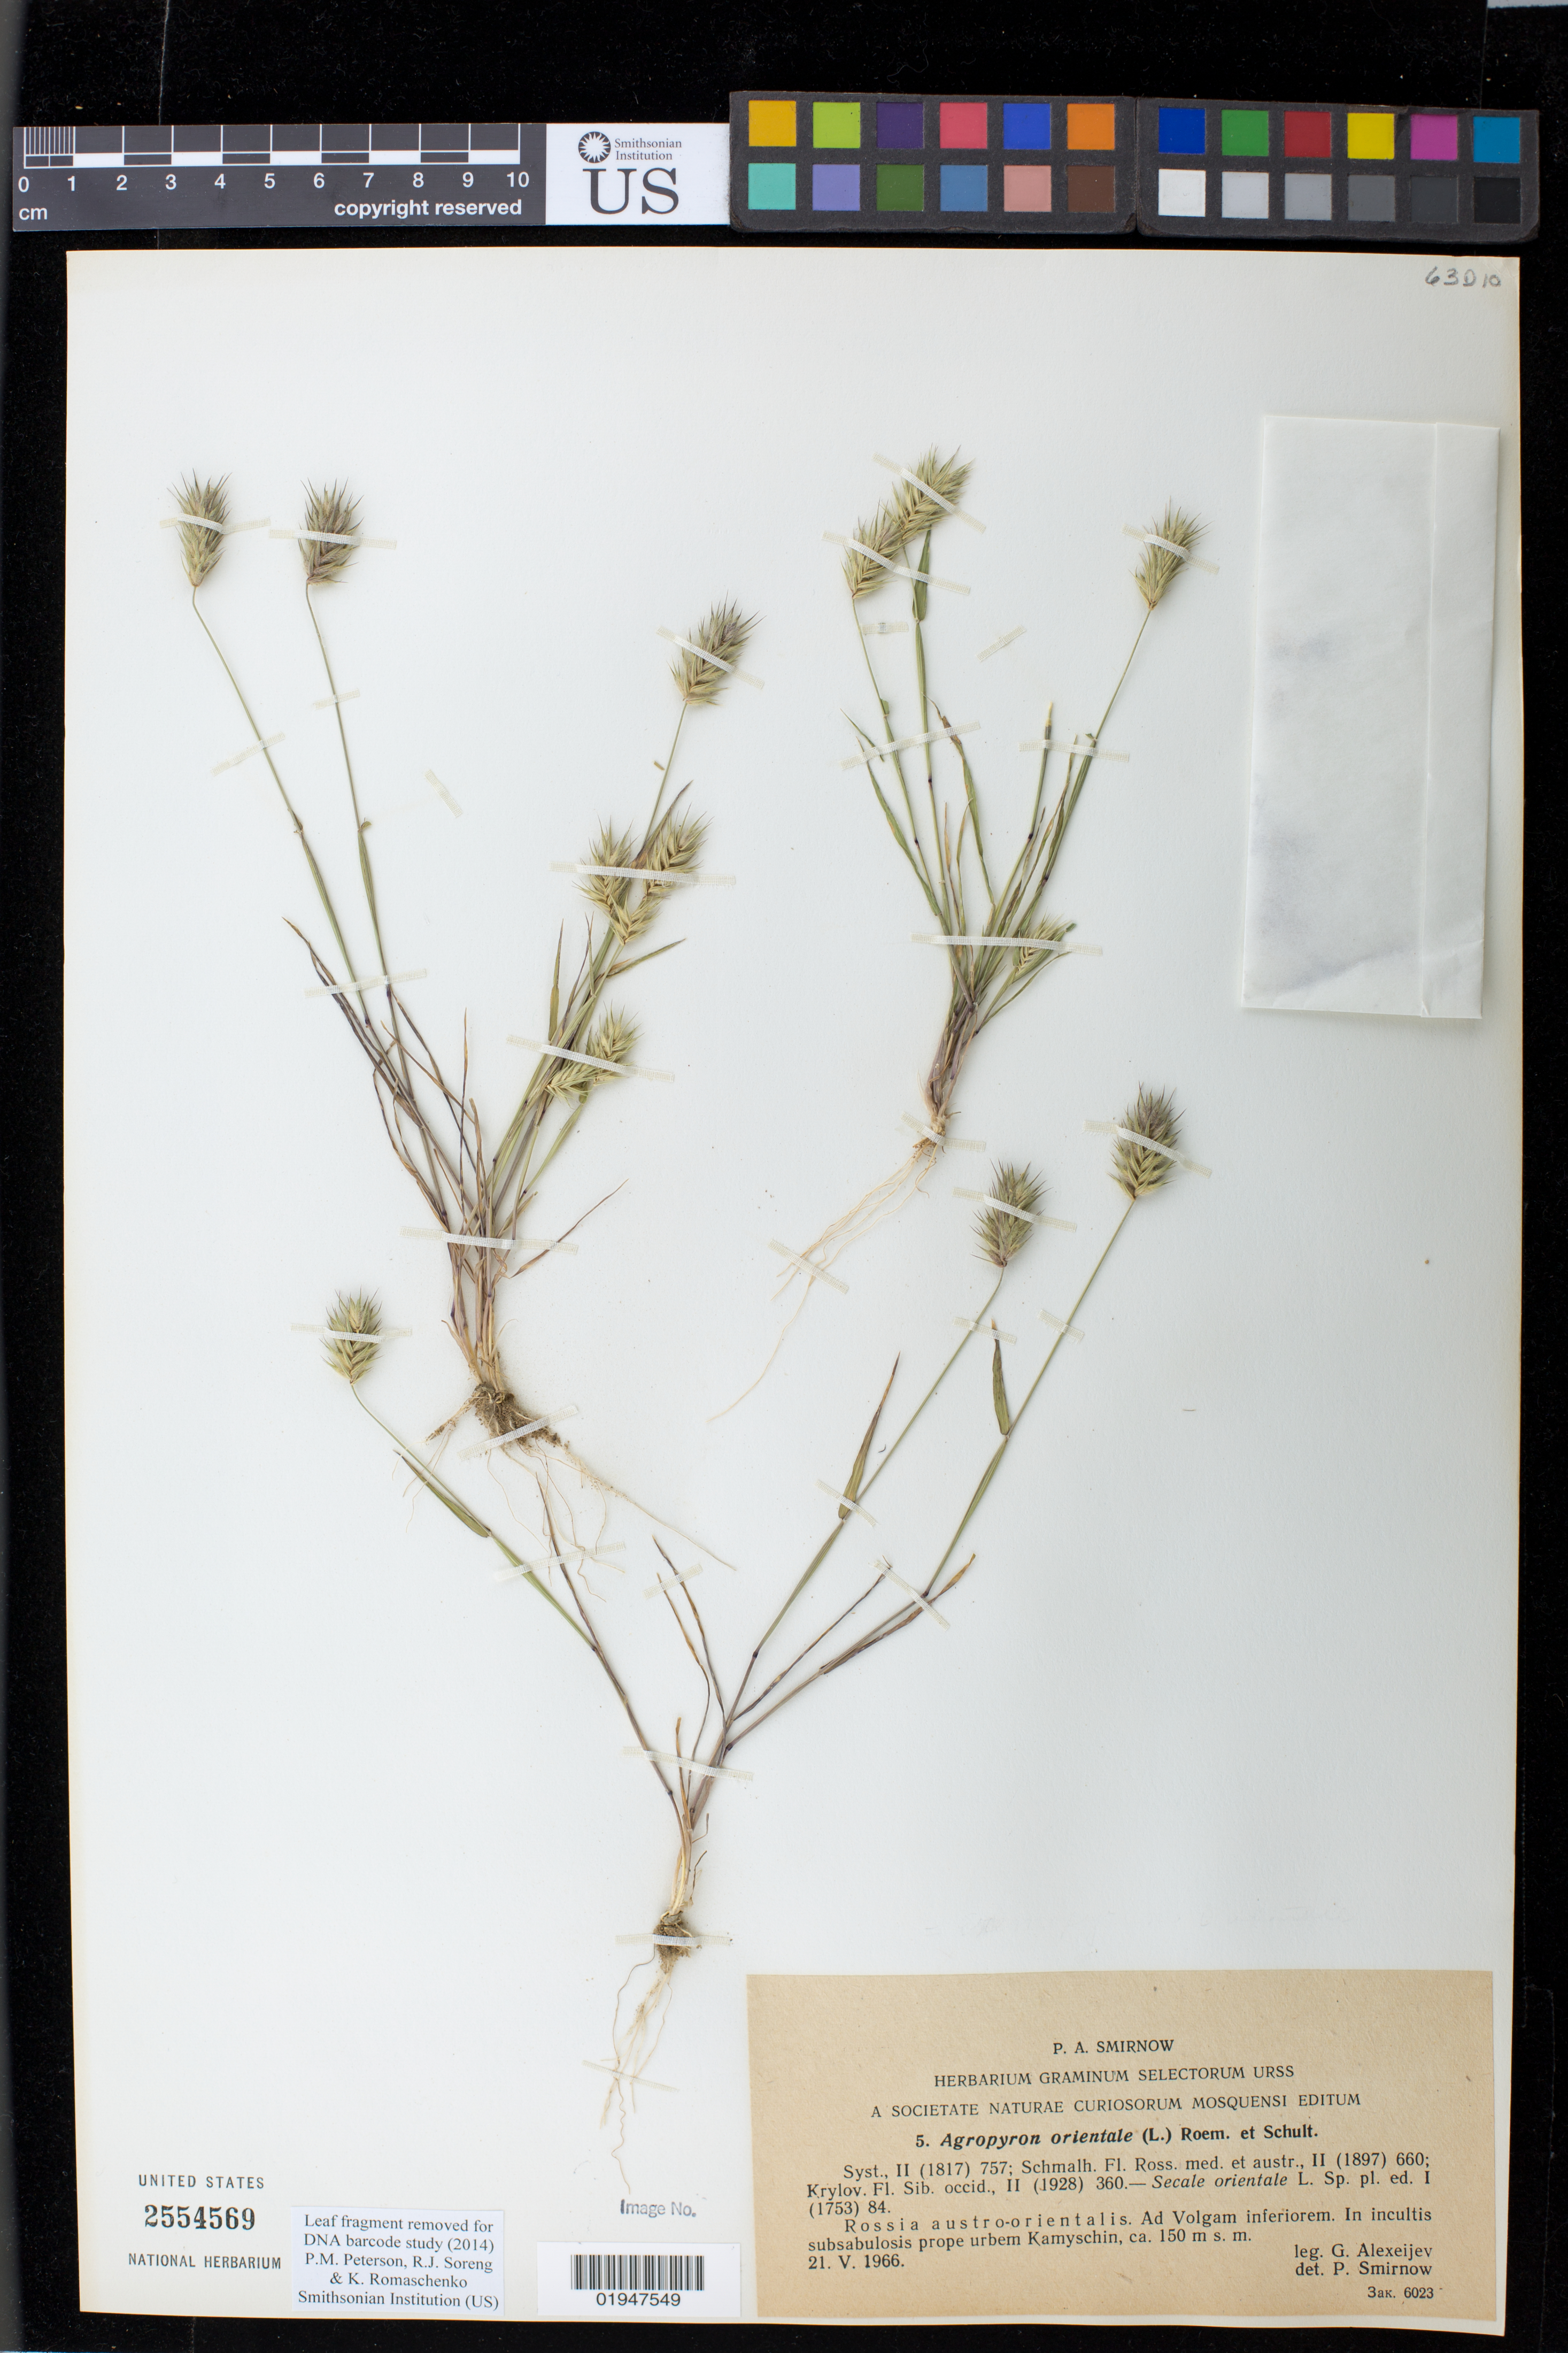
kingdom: Plantae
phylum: Tracheophyta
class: Liliopsida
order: Poales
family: Poaceae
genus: Agropyron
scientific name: Agropyron orientale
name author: (L.) Roem. & Schult.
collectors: G. Alexeijev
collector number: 6023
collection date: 1966-05-21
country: Russian Federation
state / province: Volgograd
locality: Kamyschin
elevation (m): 150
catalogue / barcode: US 2554569